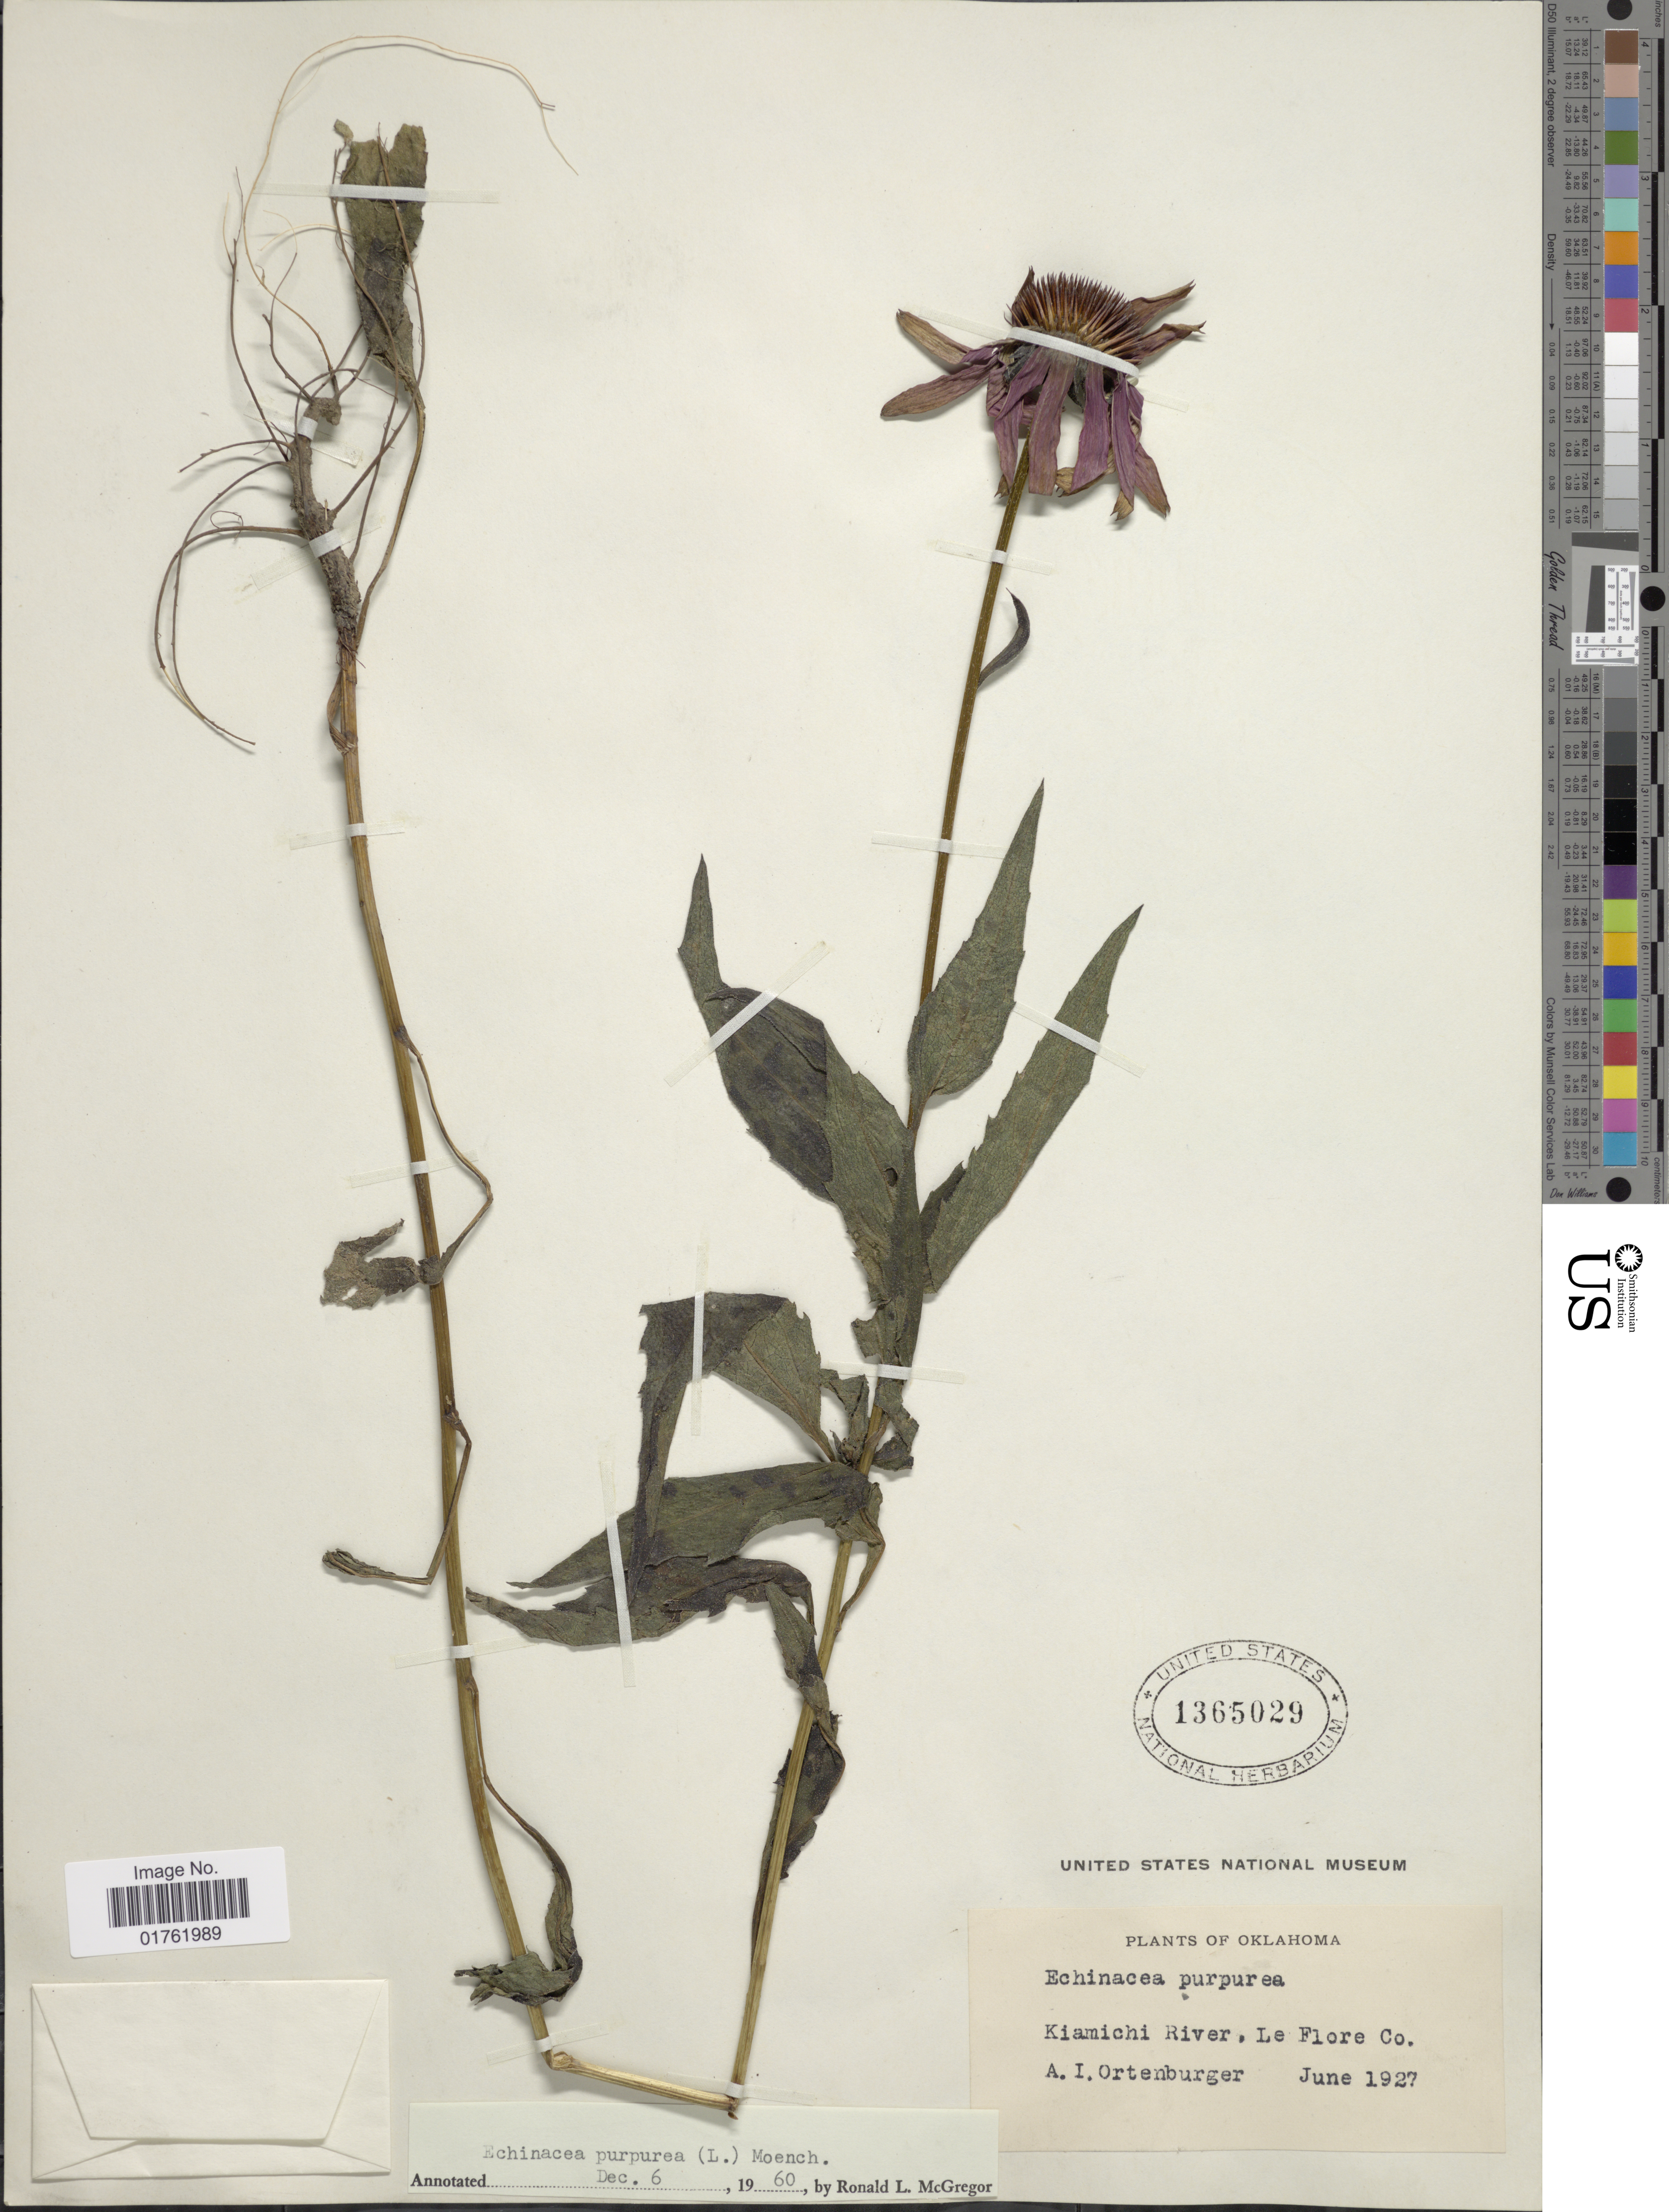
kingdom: Plantae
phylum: Tracheophyta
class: Magnoliopsida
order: Asterales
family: Asteraceae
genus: Echinacea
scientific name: Echinacea purpurea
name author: (L.) Moench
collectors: A. Ortenburger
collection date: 1927-06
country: United States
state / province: Oklahoma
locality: Kiamichi River, Le Flore Co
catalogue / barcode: US 1365029